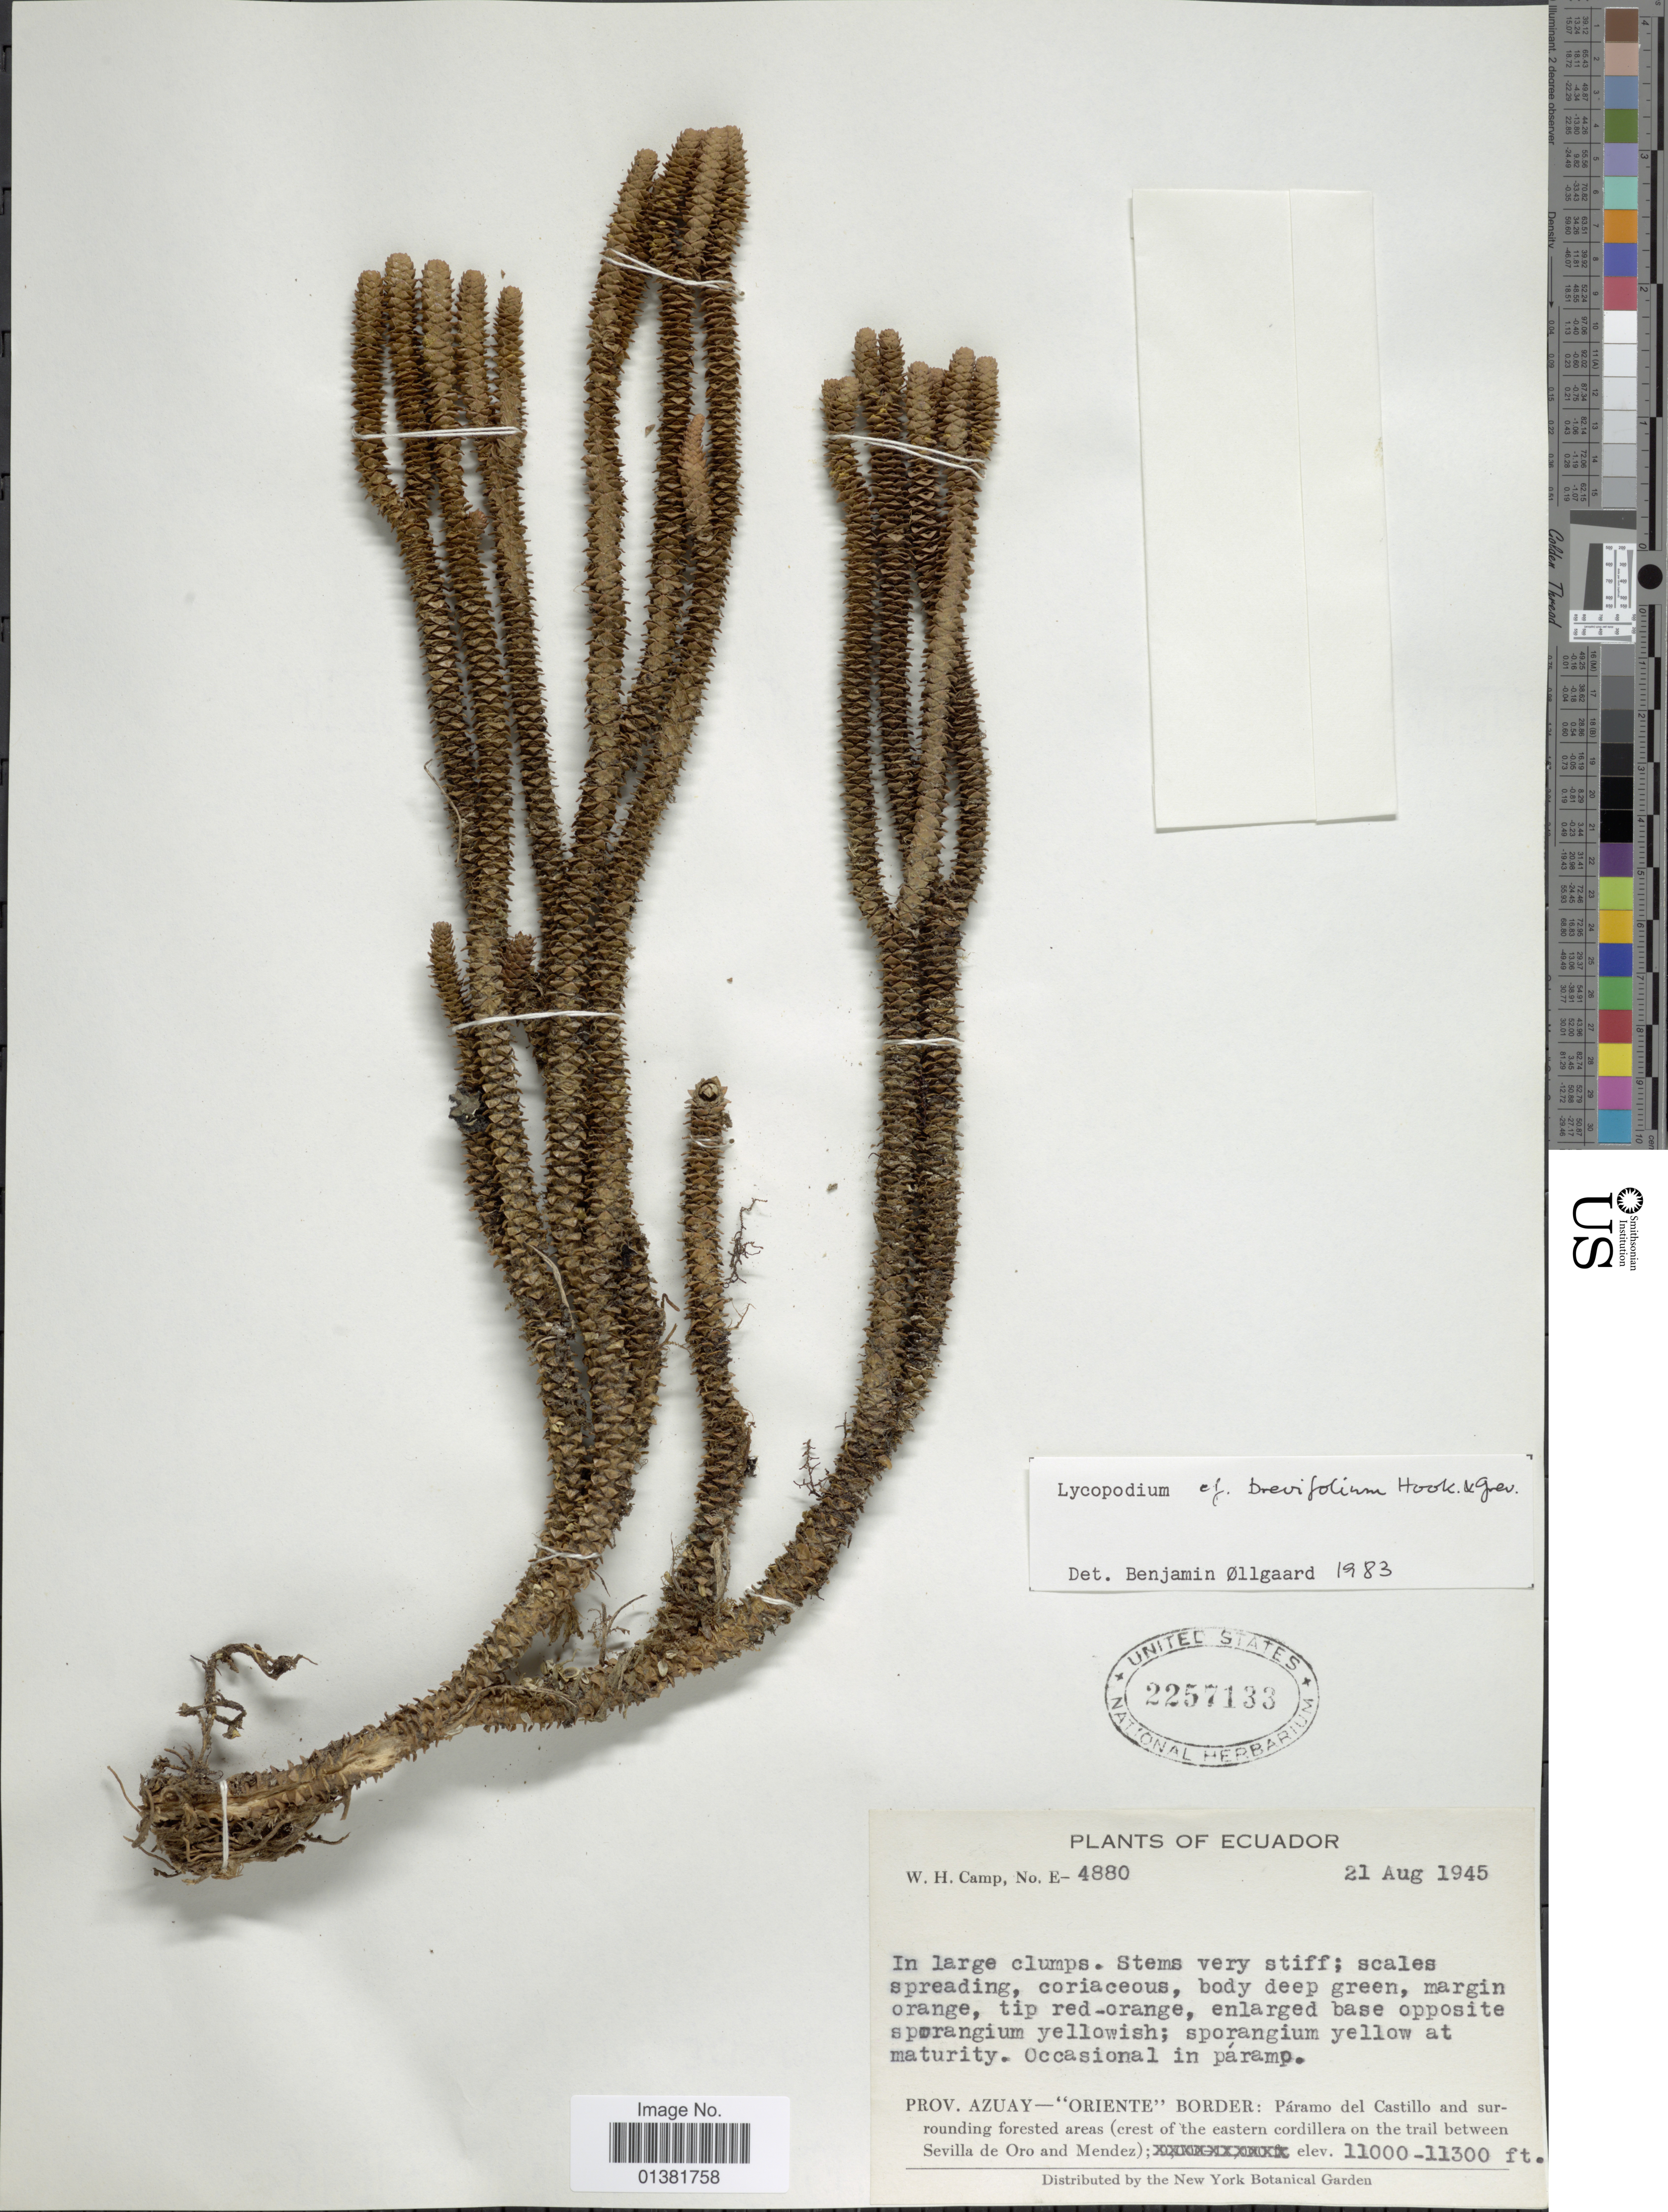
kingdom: Plantae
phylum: Tracheophyta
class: Lycopodiopsida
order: Lycopodiales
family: Lycopodiaceae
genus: Phlegmariurus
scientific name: Phlegmariurus brevifolius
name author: (Grev. & Hook.) B. Øllg.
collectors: W. H. Camp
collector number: E-4880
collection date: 1945-08-21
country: Ecuador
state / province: Azuay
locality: Oriente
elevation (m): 3353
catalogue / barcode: US 2257133